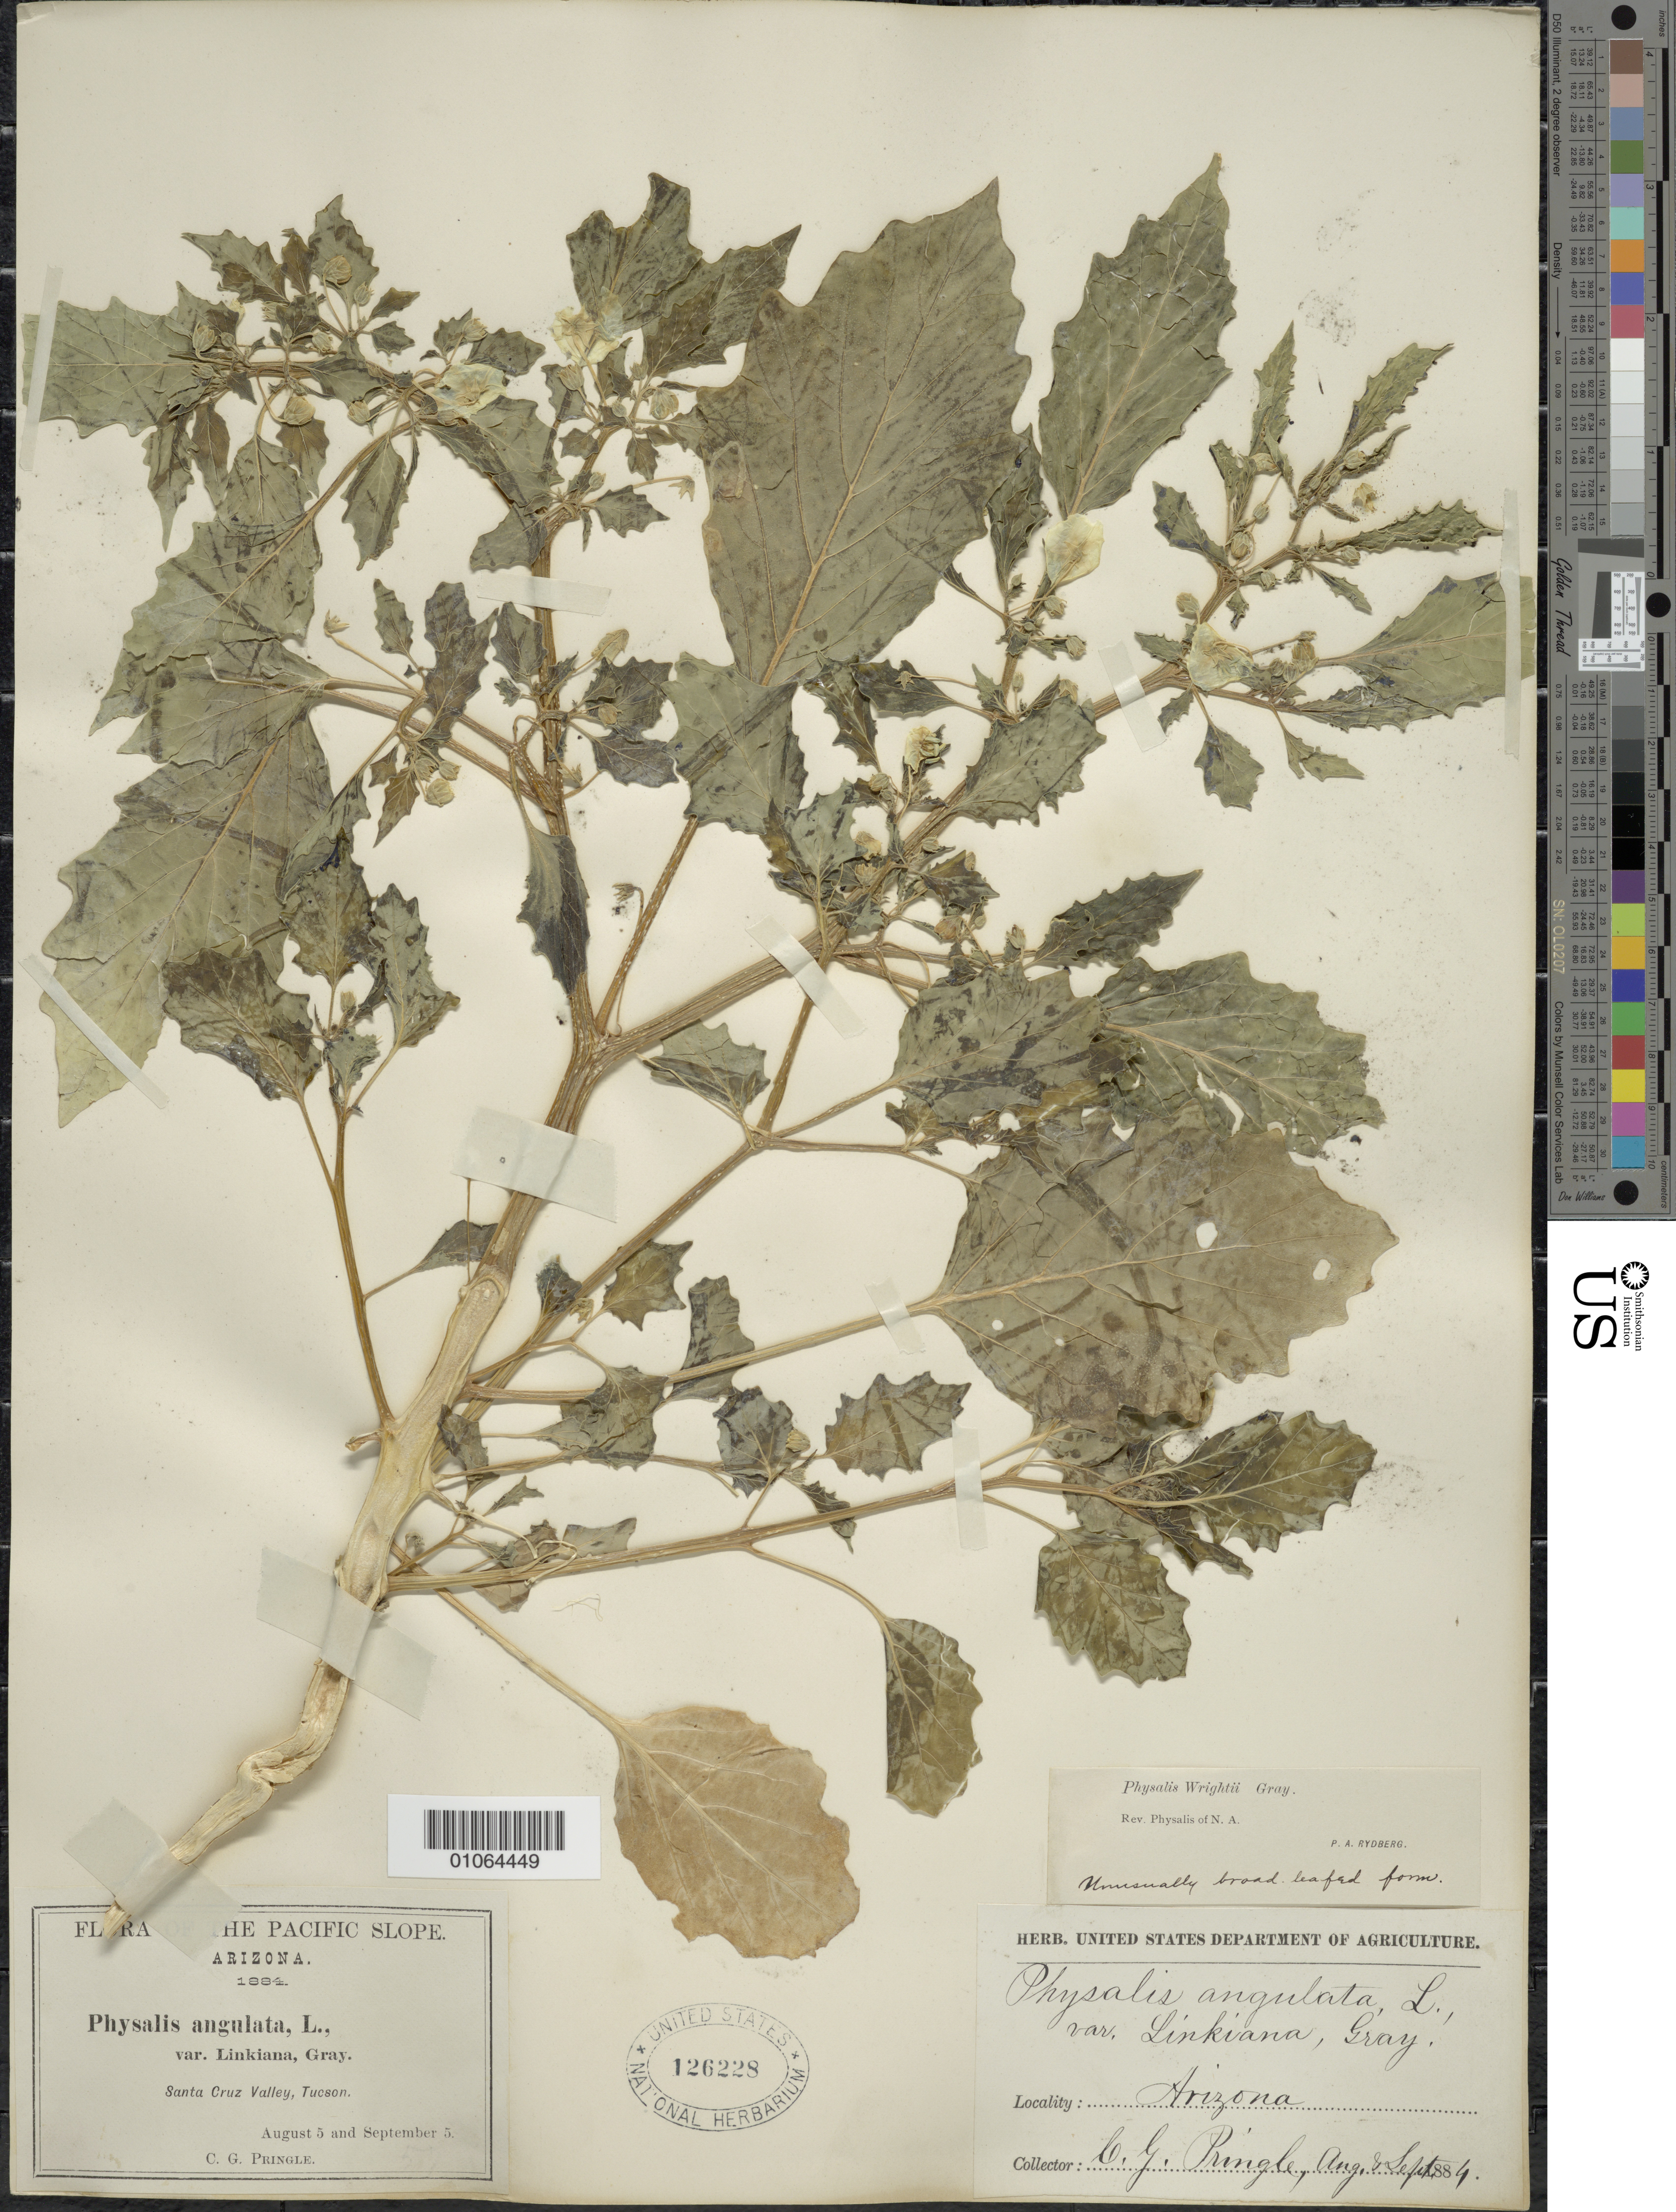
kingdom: Plantae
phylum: Tracheophyta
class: Magnoliopsida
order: Solanales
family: Solanaceae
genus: Physalis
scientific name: Physalis acutifolia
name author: (Miers) Sandwith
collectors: C. G. Pringle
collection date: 1884-08-05/1884-09-05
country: United States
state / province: Arizona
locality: Pacific Slope. Santa Cruz Valley, Tucson.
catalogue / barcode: US 126228